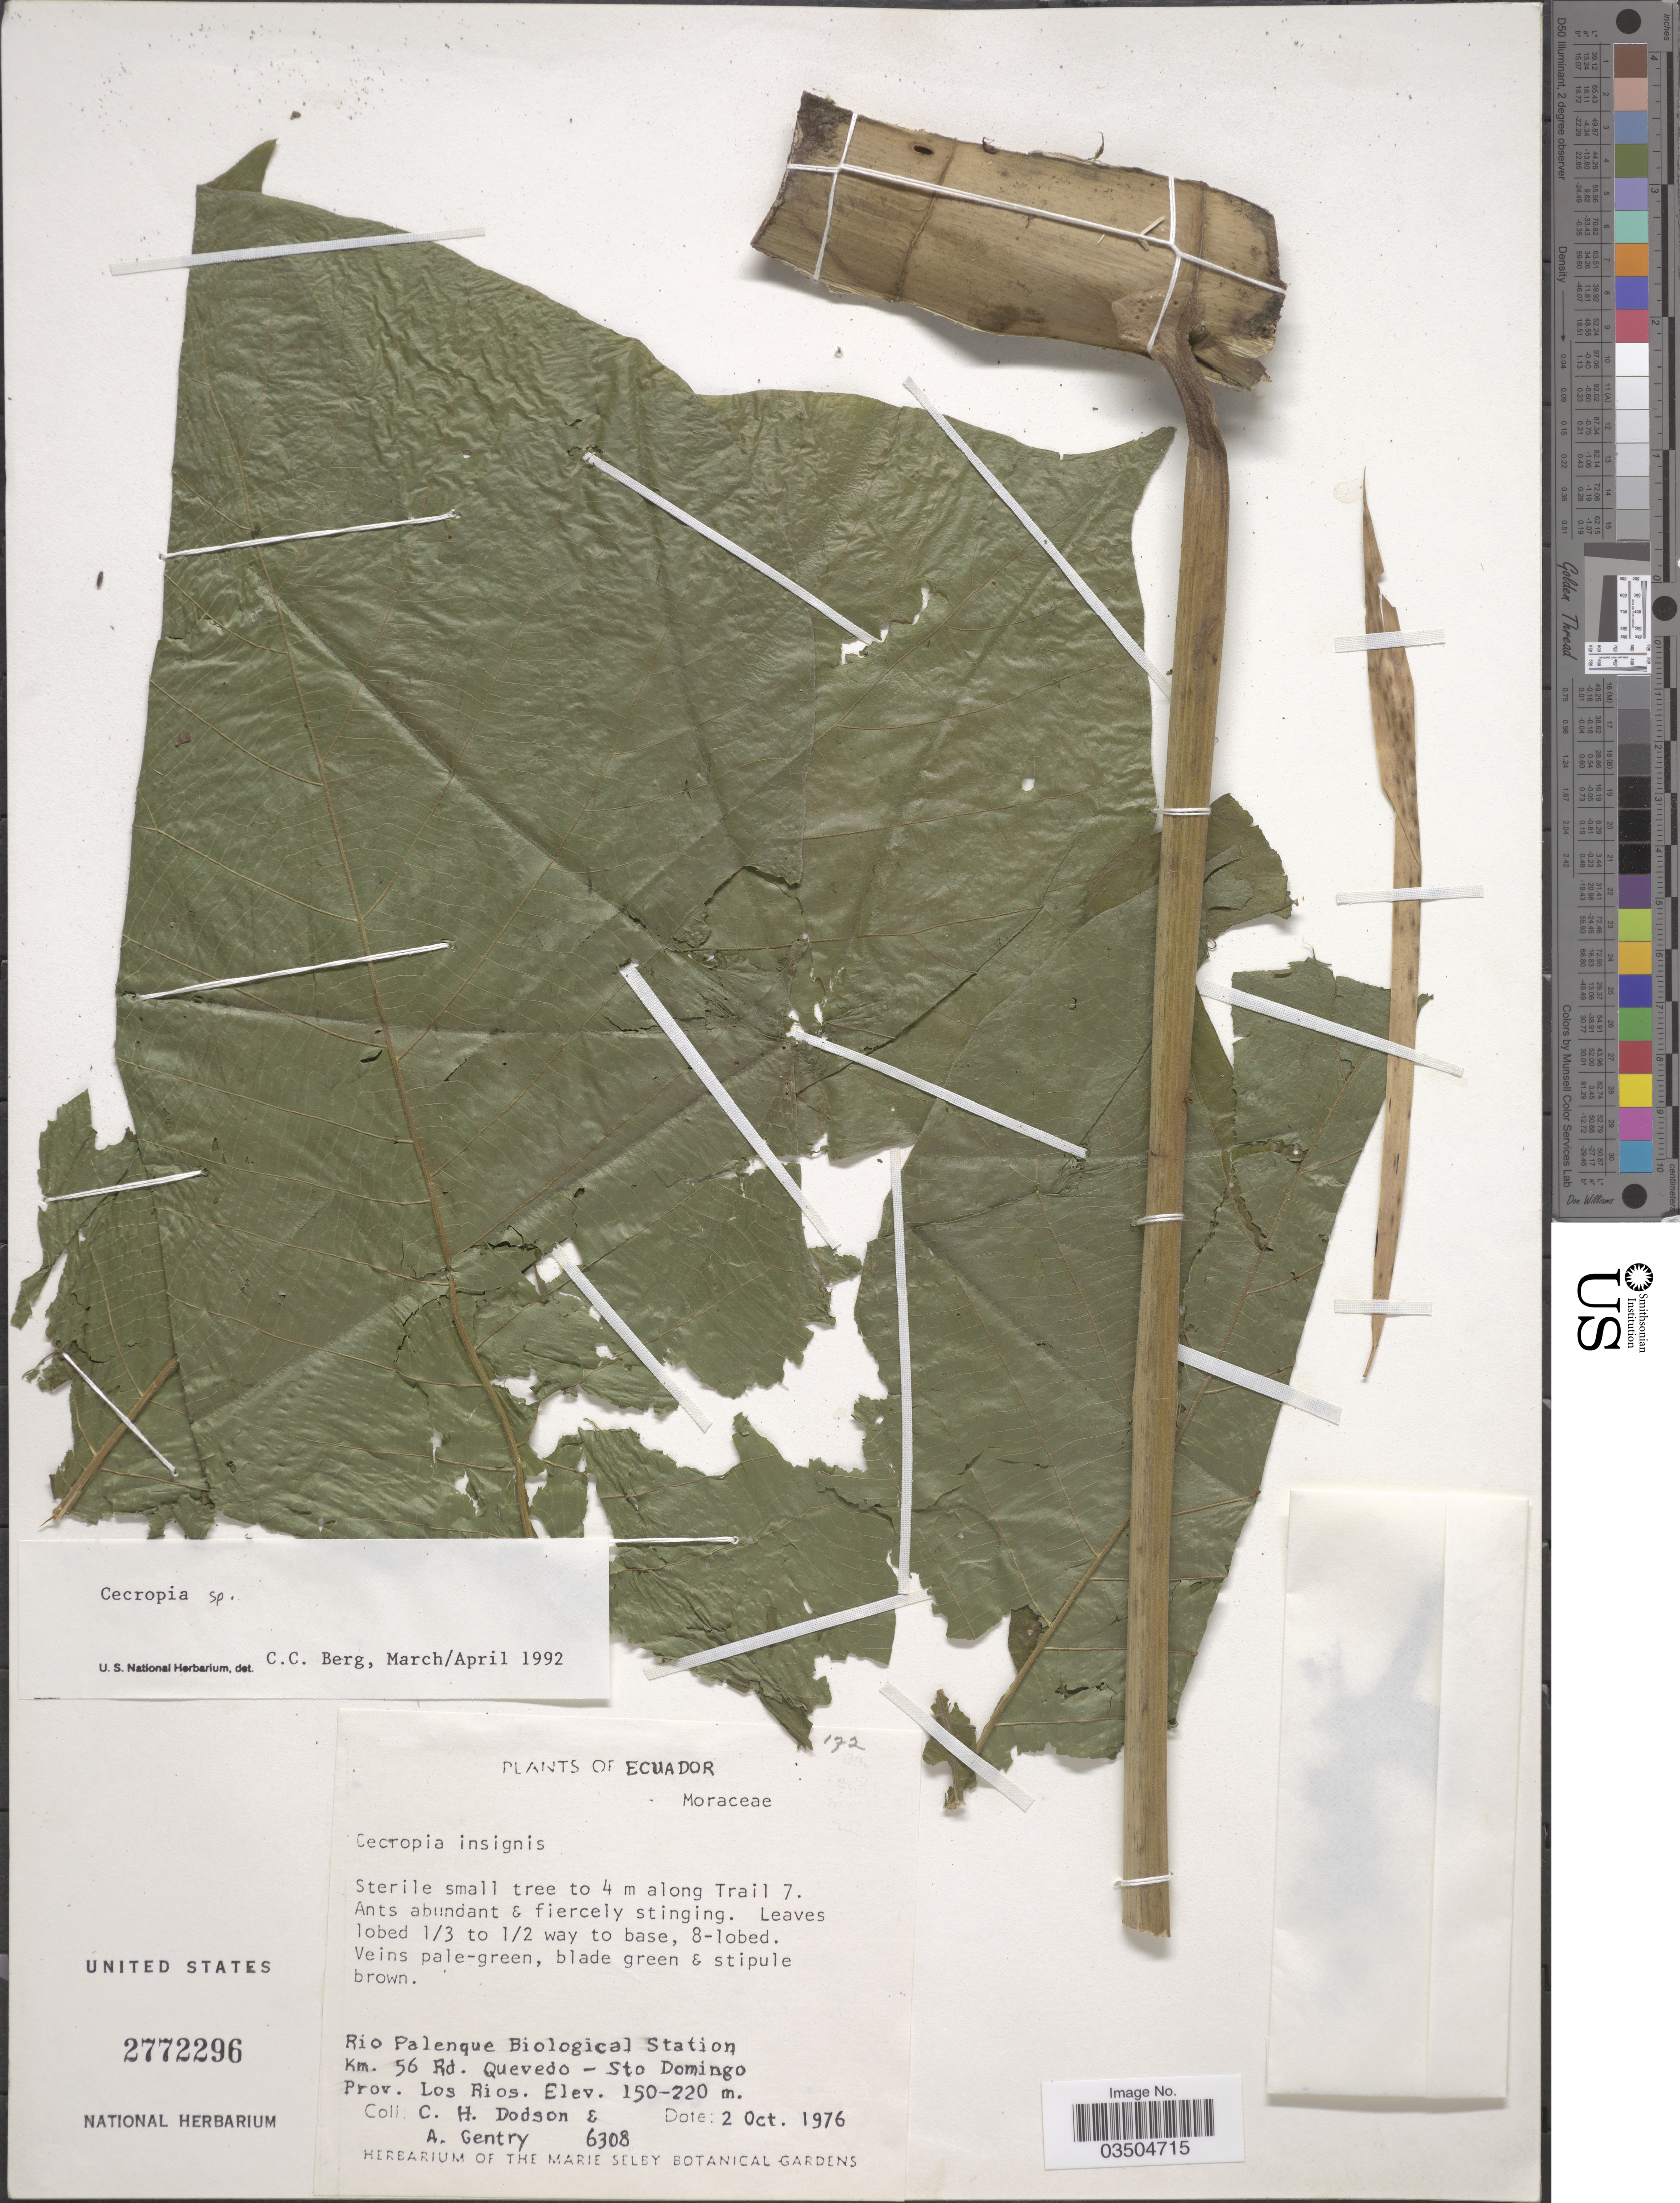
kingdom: Plantae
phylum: Tracheophyta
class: Magnoliopsida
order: Rosales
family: Urticaceae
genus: Cecropia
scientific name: Cecropia sp.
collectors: C. H. Dodson & A. H. Gentry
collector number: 6308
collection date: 1976-10-02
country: Ecuador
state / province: Los Ríos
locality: Rio Palenque Biological Station Km. 56 Rd. Quevedo - Sto Domingo.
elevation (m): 150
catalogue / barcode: US 2772296